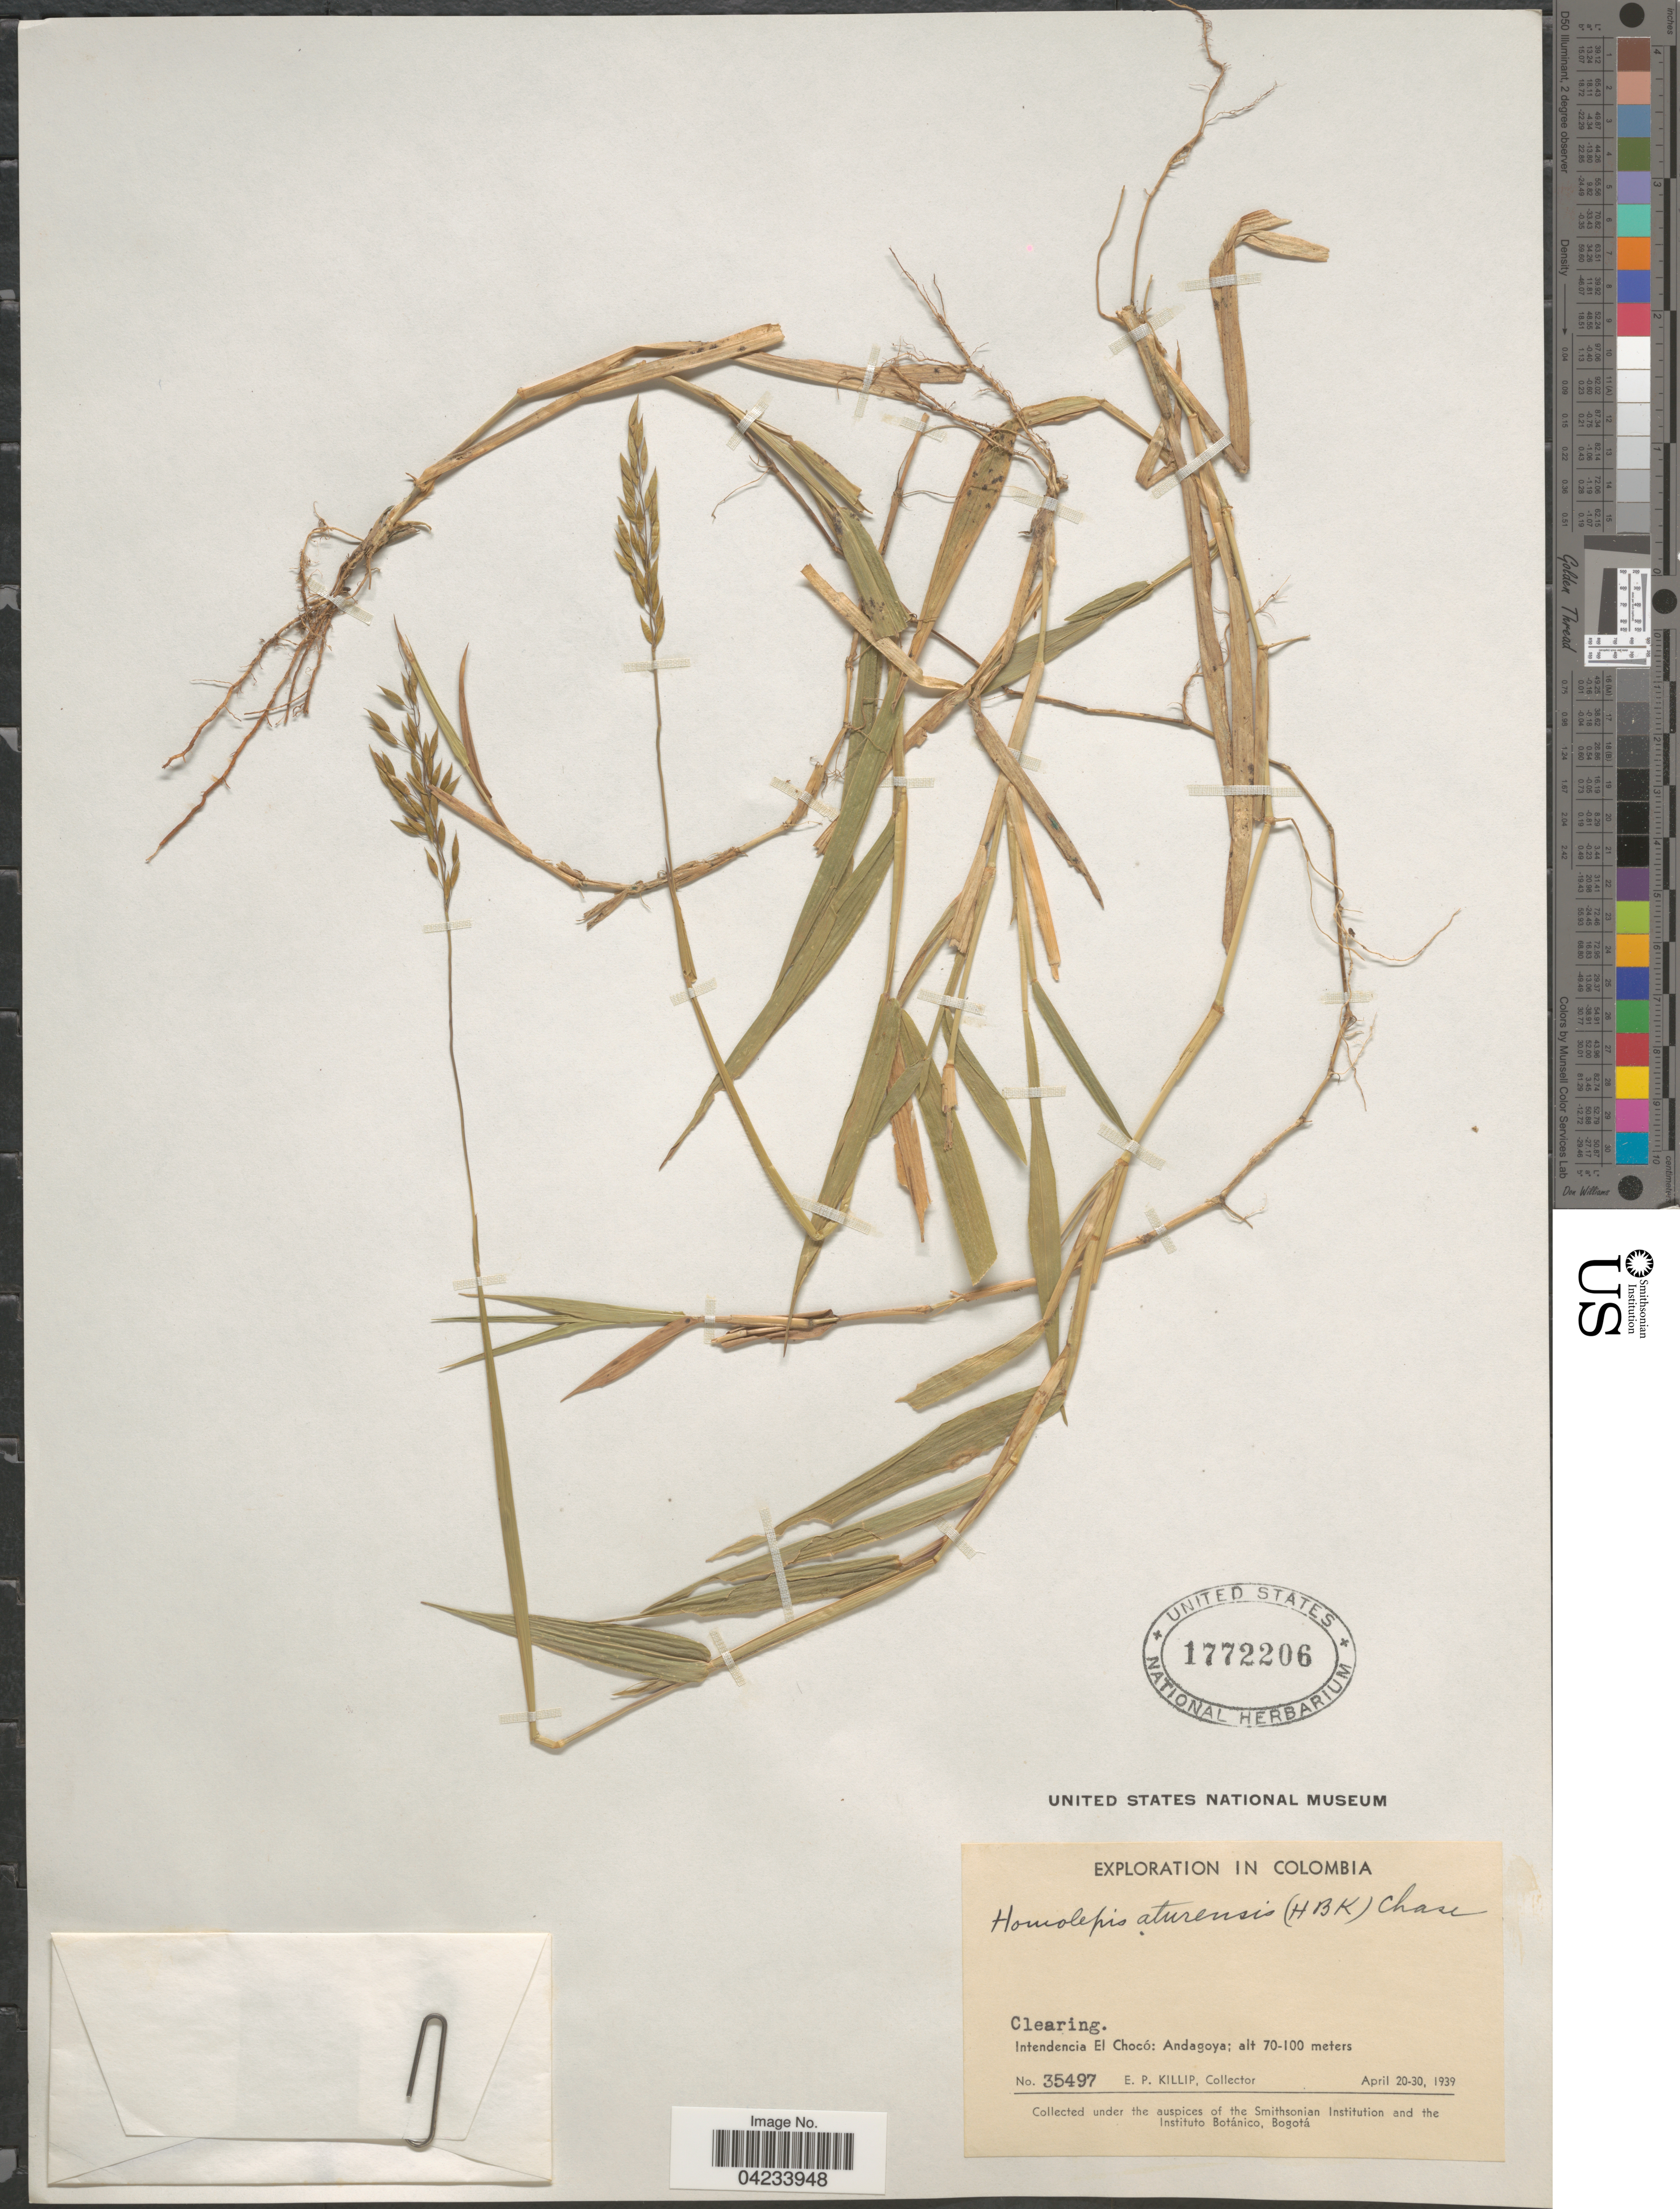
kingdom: Plantae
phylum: Tracheophyta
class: Liliopsida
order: Poales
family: Poaceae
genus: Homolepis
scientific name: Homolepis aturensis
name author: (Kunth) Chase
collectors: E. P. Killip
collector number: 35497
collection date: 1939-04-20/1939-04-30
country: Colombia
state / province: Chocó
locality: Exploration in Colombia. Intendencia El Chocó: Andagoya.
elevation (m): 70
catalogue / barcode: US 1772206